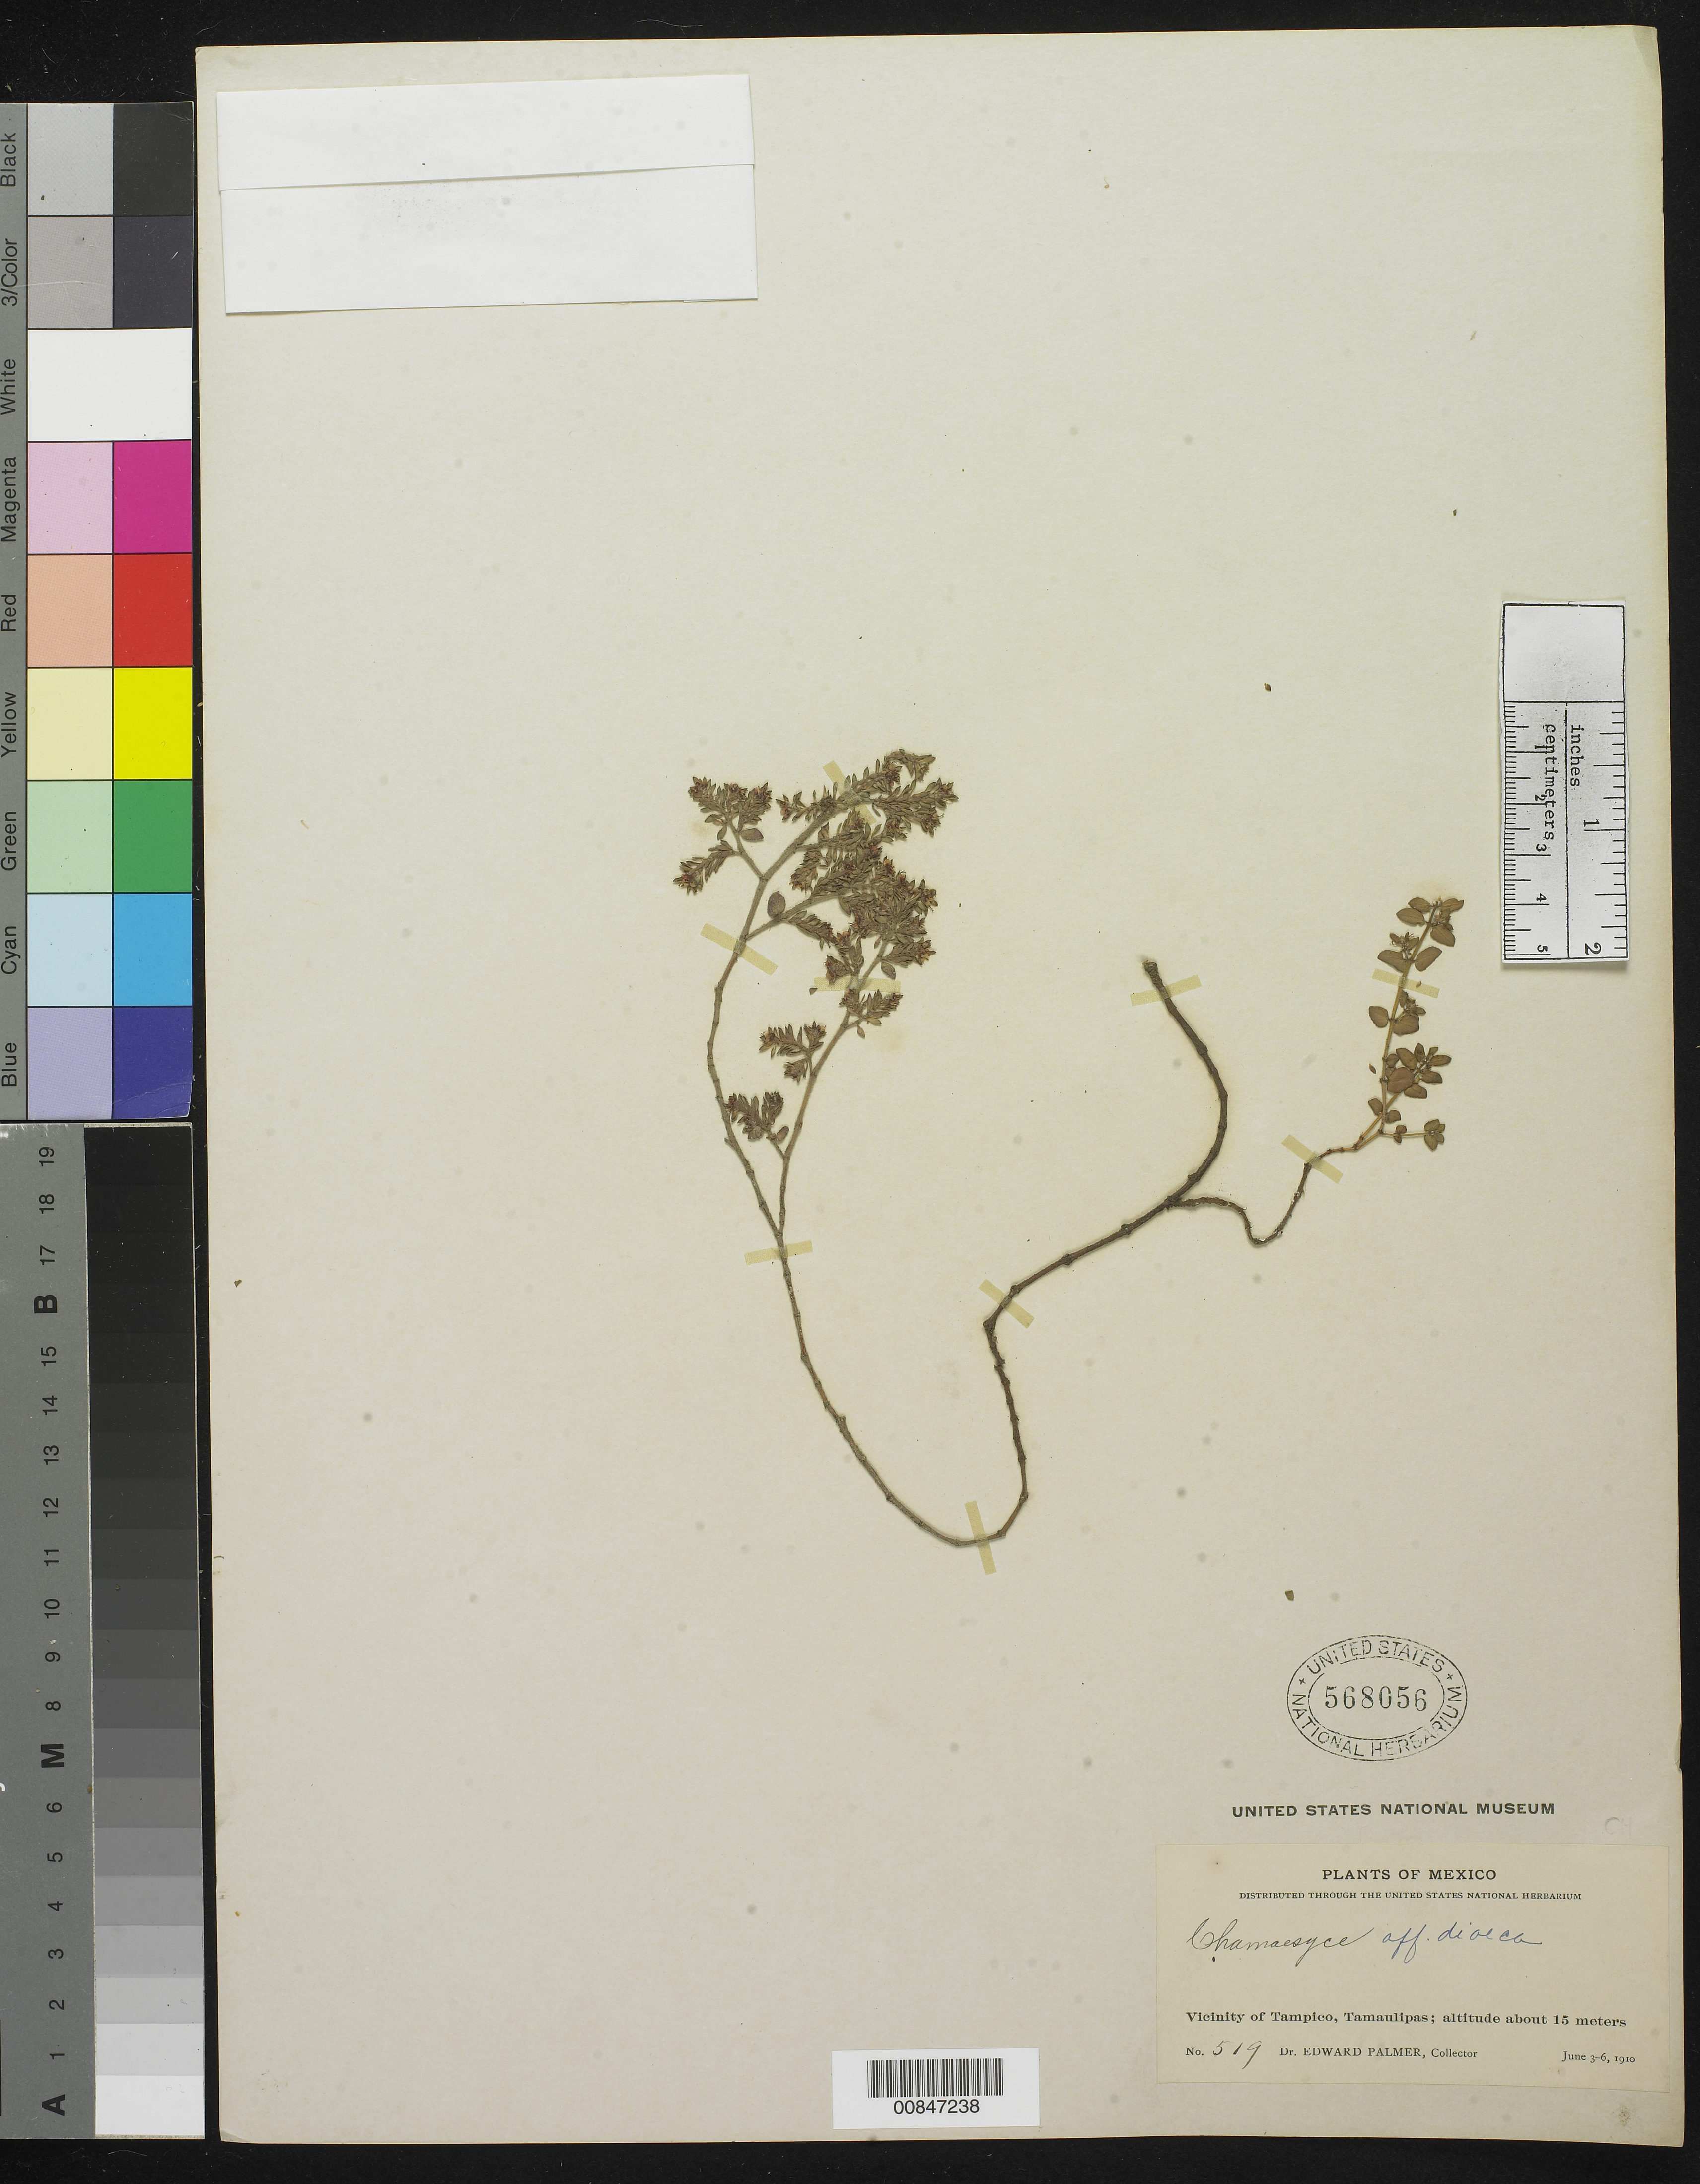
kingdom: Plantae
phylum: Tracheophyta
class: Magnoliopsida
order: Malpighiales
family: Euphorbiaceae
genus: Euphorbia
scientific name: Euphorbia dioeca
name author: Kunth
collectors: E. Palmer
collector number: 519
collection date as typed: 03 Jun 1910 to 06 Jun 1910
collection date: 1910-06-03/1910-06-06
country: Mexico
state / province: Tamaulipas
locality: Vicinity of Tampico, Tamaulipas.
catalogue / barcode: US 568056